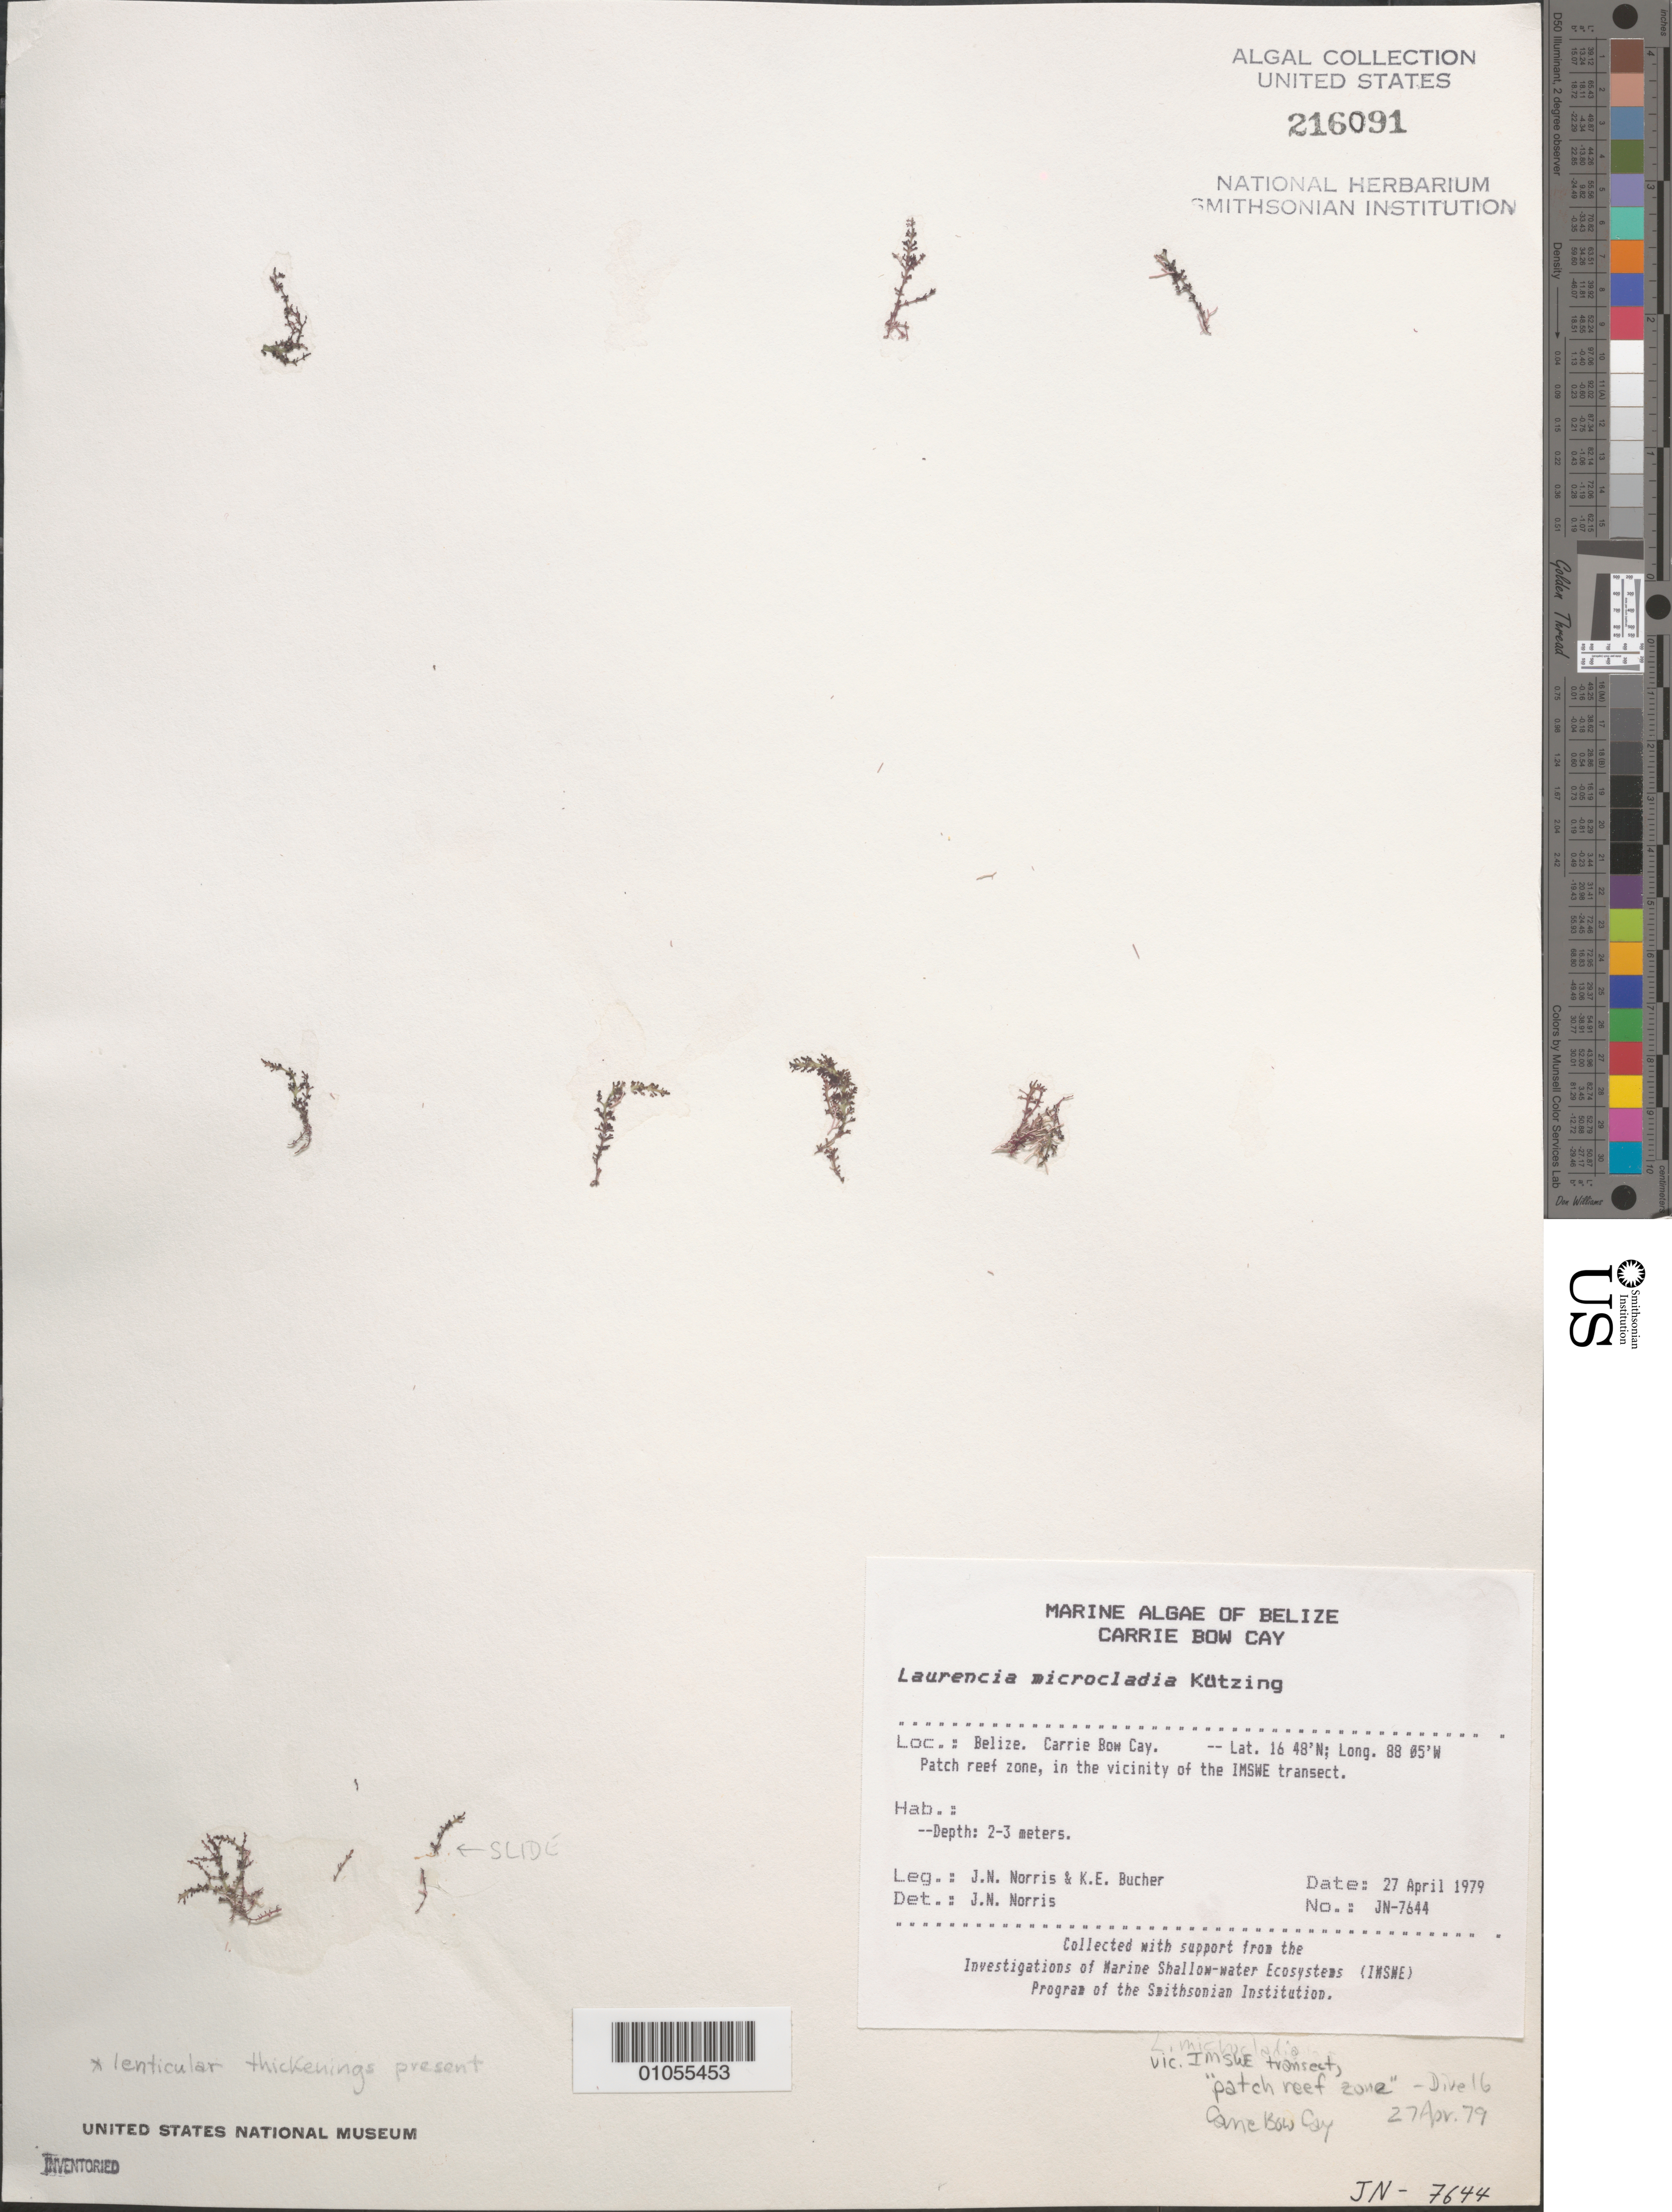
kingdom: Plantae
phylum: Rhodophyta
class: Florideophyceae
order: Ceramiales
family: Rhodomelaceae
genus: Laurencia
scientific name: Laurencia microcladia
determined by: Norris, James N.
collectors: J. N. Norris & K. E. Bucher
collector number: JN-7644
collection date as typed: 27 Apr 1979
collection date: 1979-04-27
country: Belize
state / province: Stann Creek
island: Carrie Bow Cay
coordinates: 16 48'N, 88 05'W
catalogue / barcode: US 216091